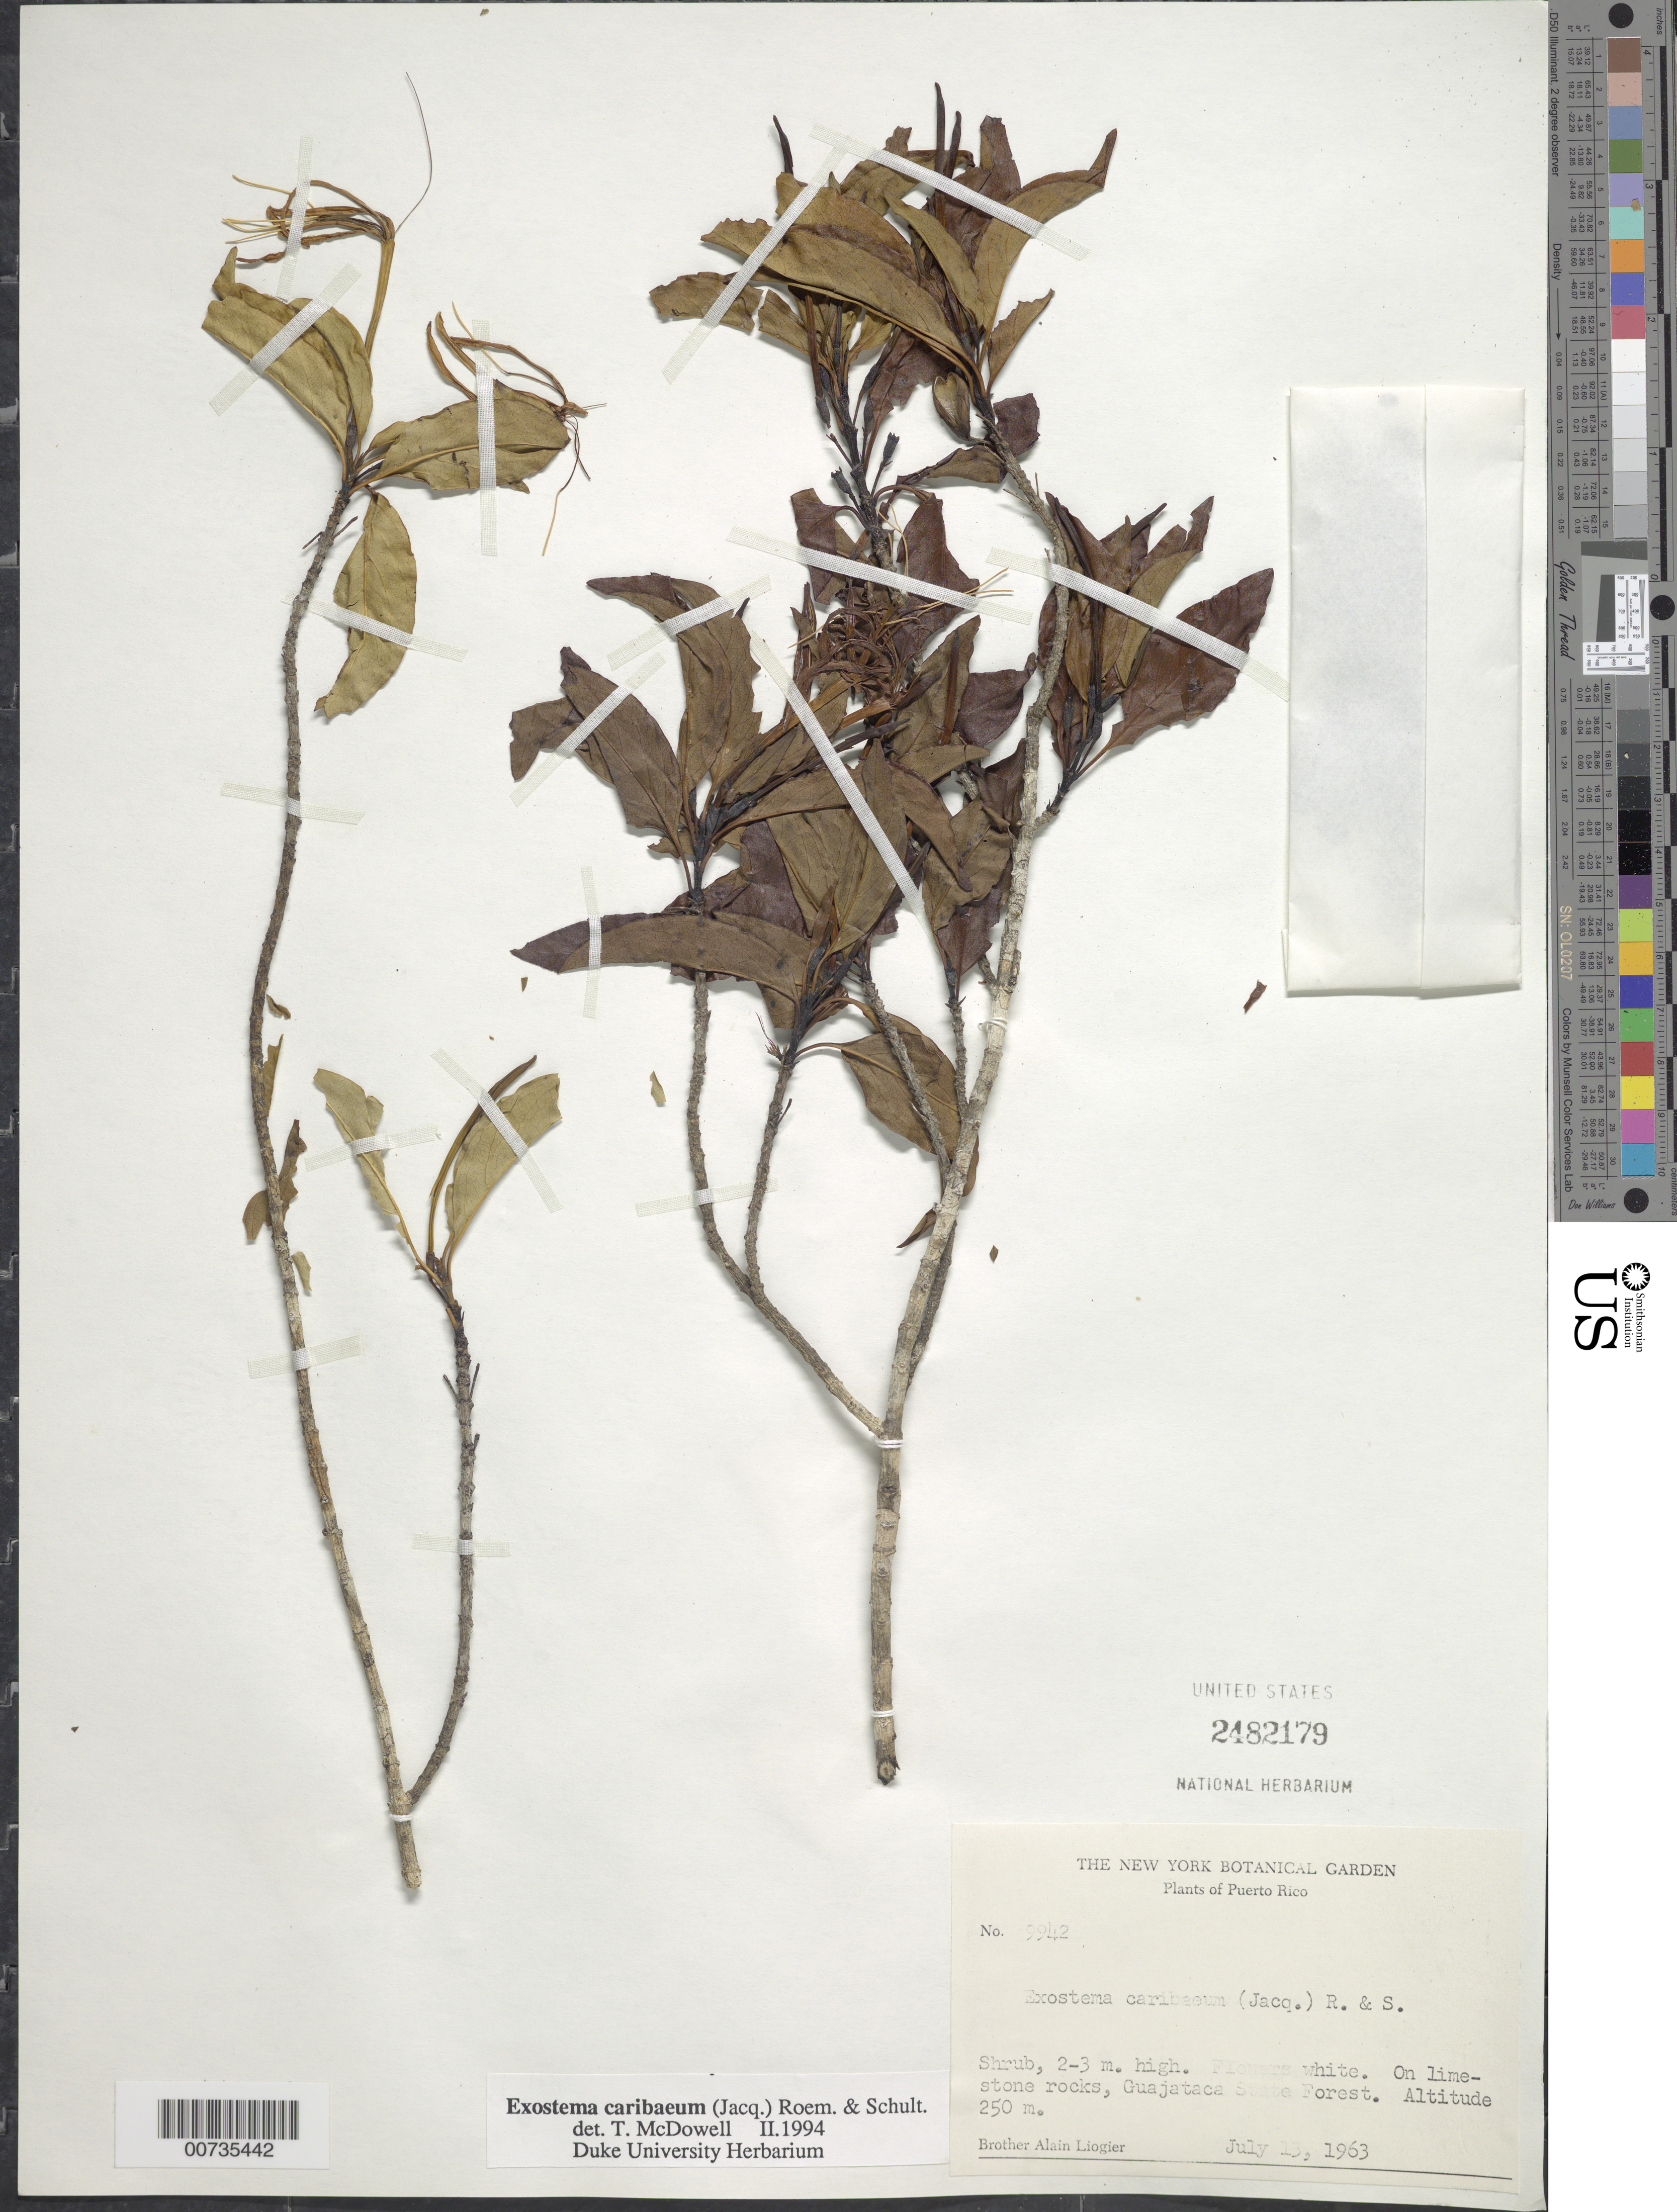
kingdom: Plantae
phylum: Tracheophyta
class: Magnoliopsida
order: Gentianales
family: Rubiaceae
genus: Exostema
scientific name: Exostema caribaeum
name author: (Jacq.) Roem. & Schult.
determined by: McDowell, T.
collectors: A. H. Liogier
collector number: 9942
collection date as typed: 13 Jul 1963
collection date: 1963-07-13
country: Puerto Rico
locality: Guajataca State Forest.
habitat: On limestone rocks.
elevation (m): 250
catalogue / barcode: US 2482179